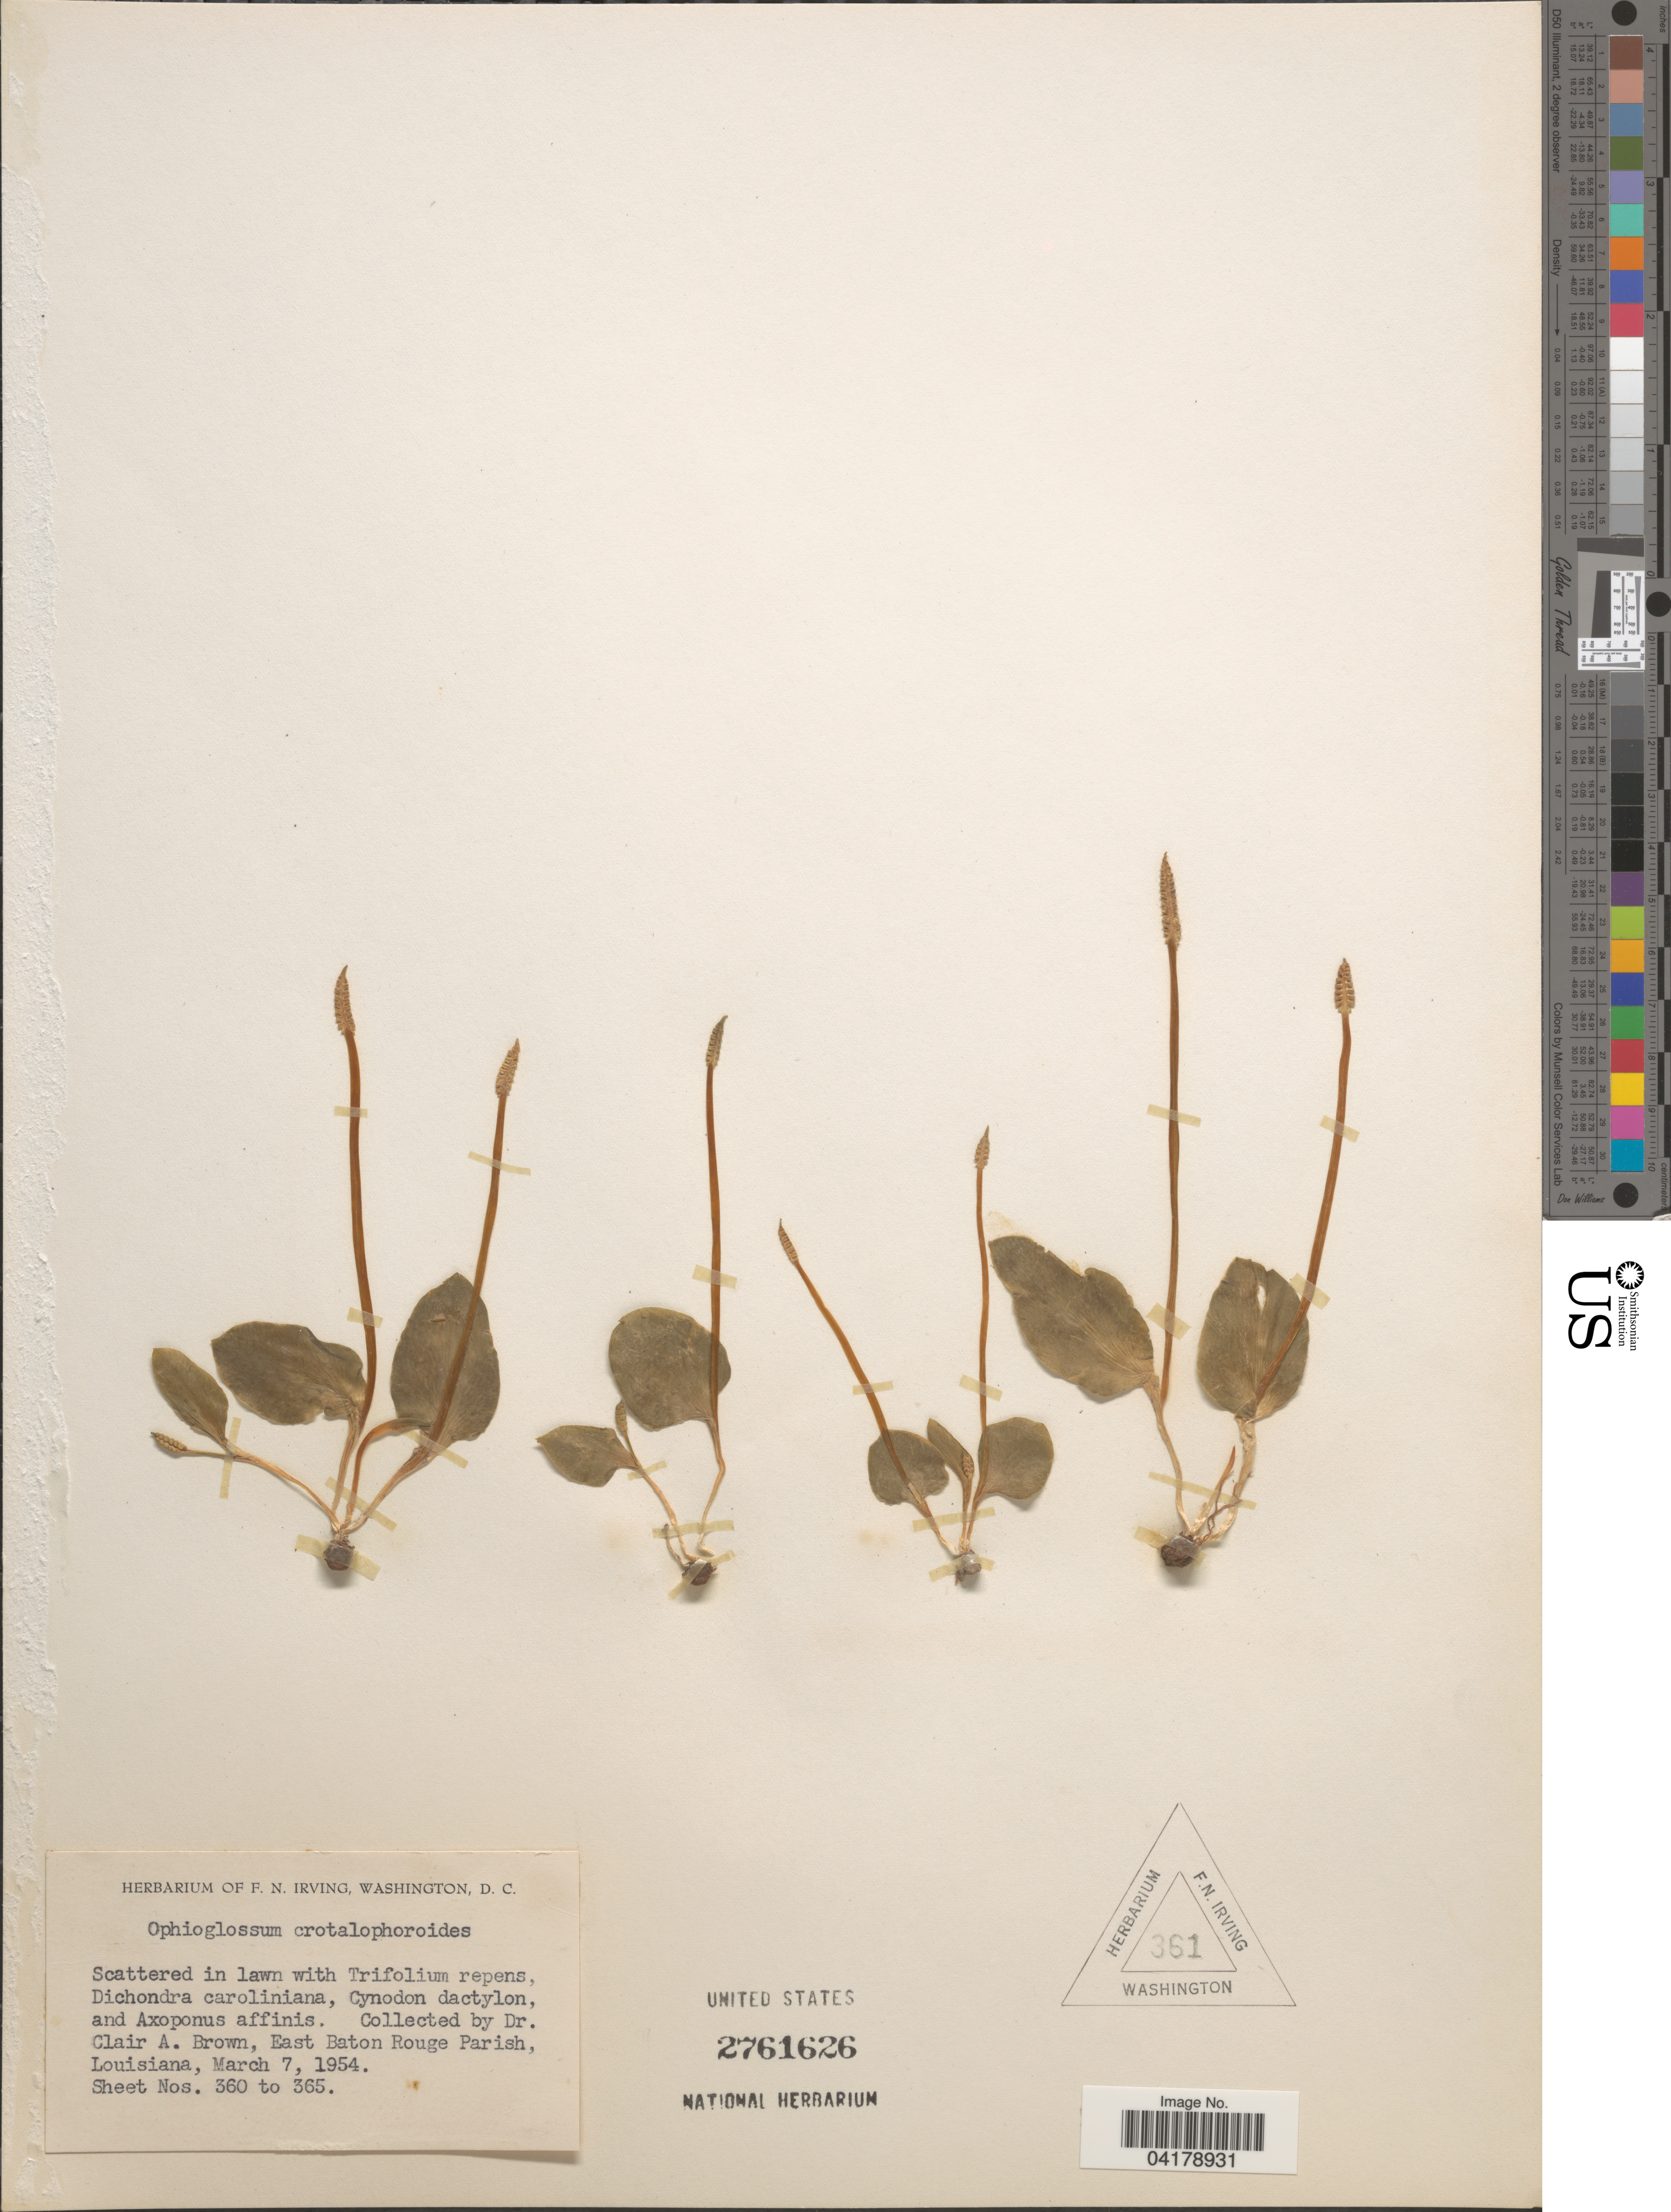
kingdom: Plantae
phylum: Tracheophyta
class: Polypodiopsida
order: Ophioglossales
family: Ophioglossaceae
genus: Ophioglossum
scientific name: Ophioglossum crotalophoroides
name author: Walter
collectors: C. A. Brown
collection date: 1954-03-07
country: United States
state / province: Louisiana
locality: East Baton Rouge Parish.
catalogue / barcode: US 2761626